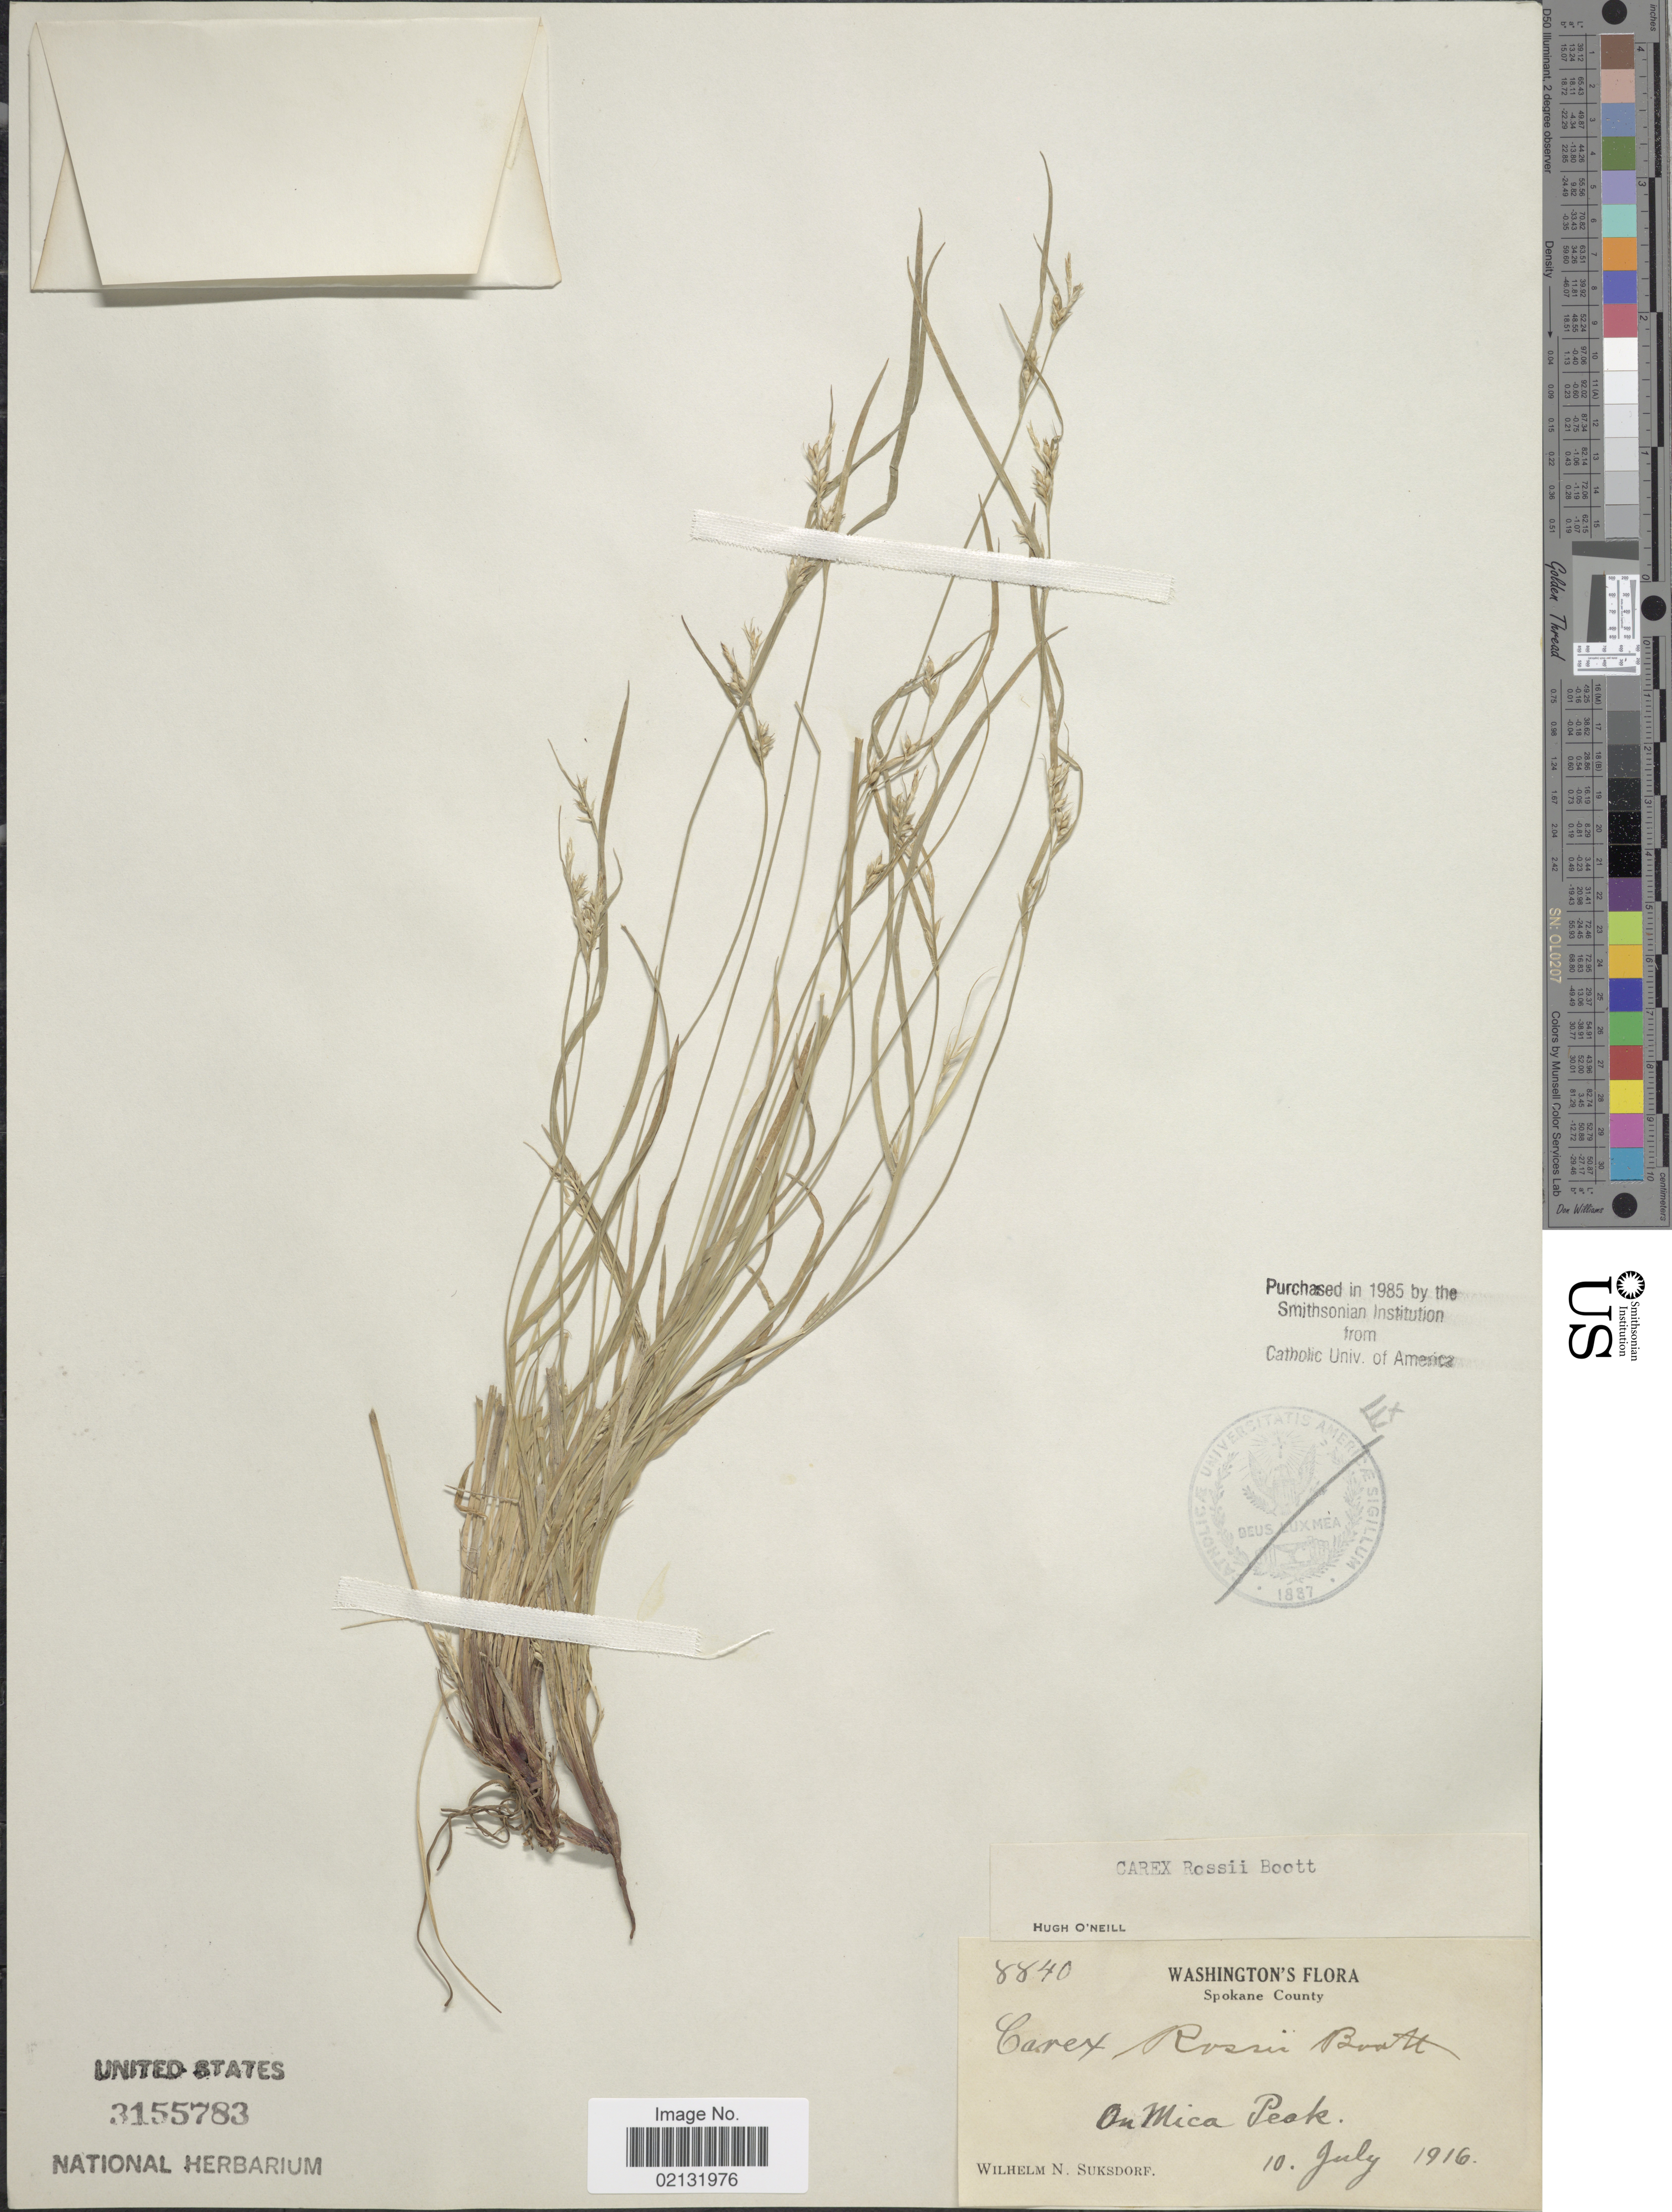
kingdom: Plantae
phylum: Tracheophyta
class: Liliopsida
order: Poales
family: Cyperaceae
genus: Carex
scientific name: Carex rossii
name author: Boott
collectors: W. N. Suksdorf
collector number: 8840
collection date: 1916-07-10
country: United States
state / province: Washington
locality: Washington, On Mica Peak.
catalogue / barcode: US 3155783